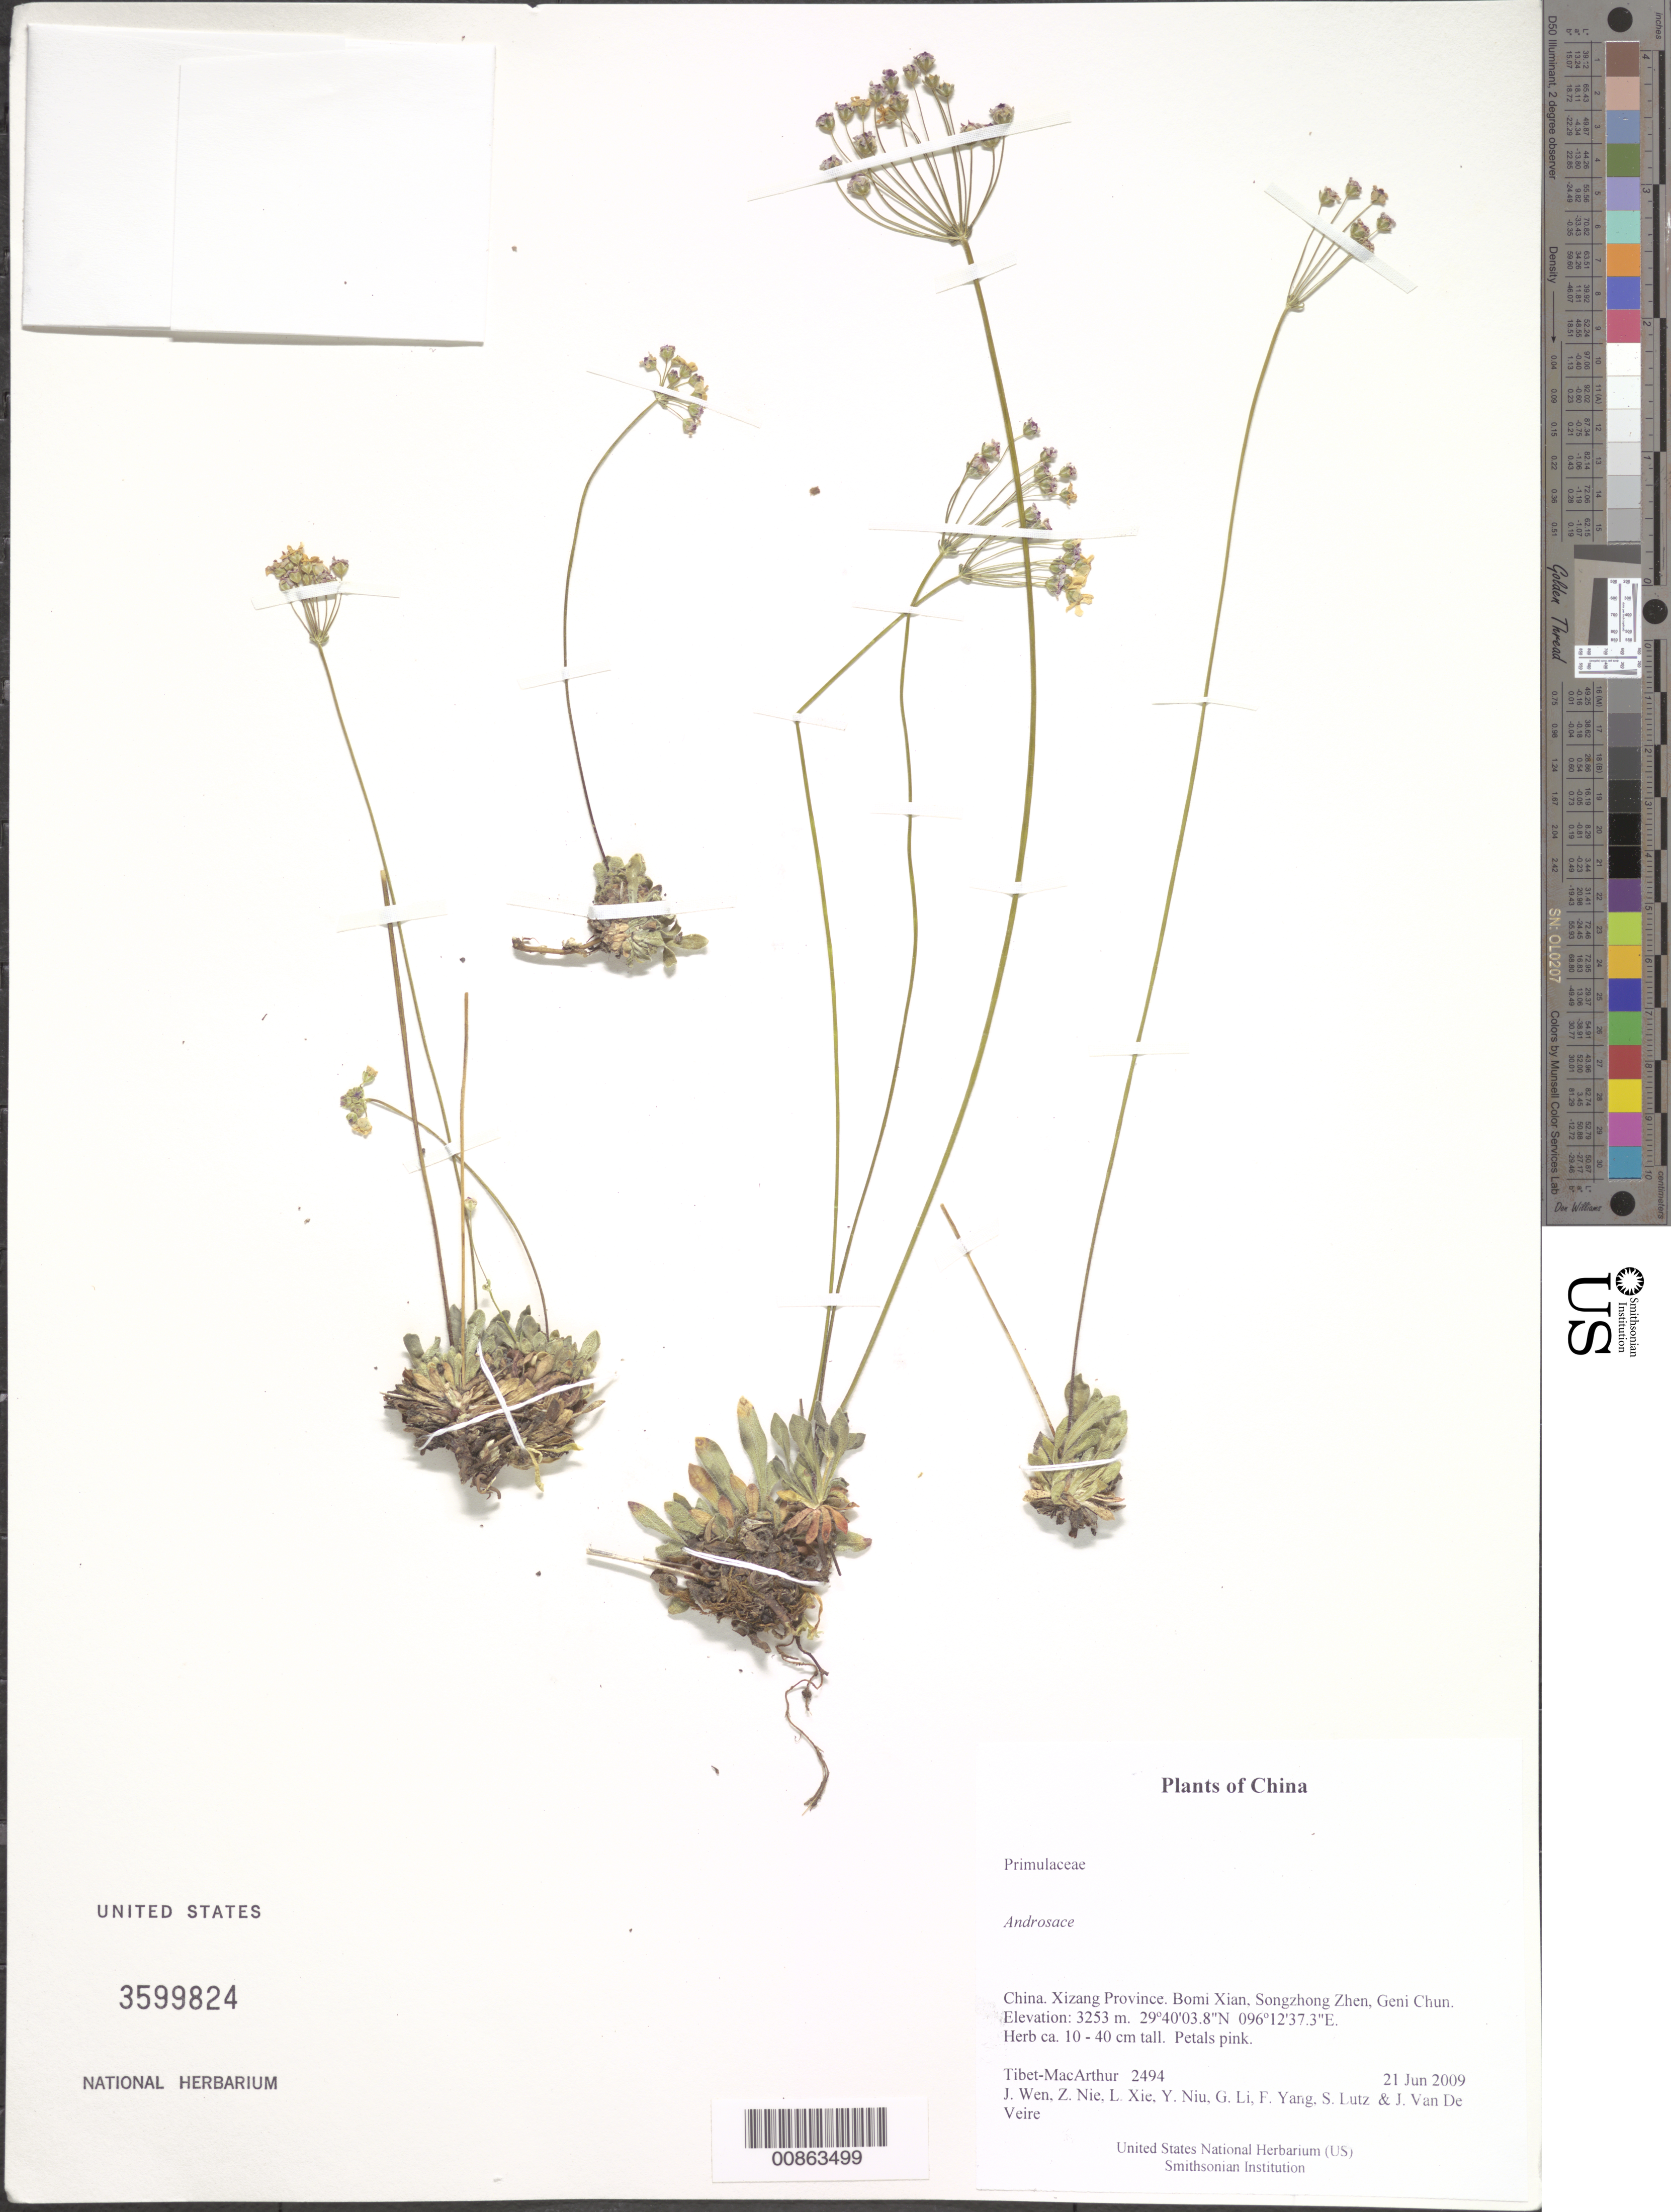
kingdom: Plantae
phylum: Tracheophyta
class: Magnoliopsida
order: Ericales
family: Primulaceae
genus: Androsace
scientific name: Androsace sp.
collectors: Tibet-MacArthur, J. Wen, Z. Nie, L. Xie, Y. Niu, G. Li, F. Yang, S. Lutz & J. Van De Veire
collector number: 2494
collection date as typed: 21 Jun 2009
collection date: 2009-06-21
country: China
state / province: Xizang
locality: Bomi Xian, Songzhong Zhen, Geni Chun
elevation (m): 3253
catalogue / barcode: US 3599824